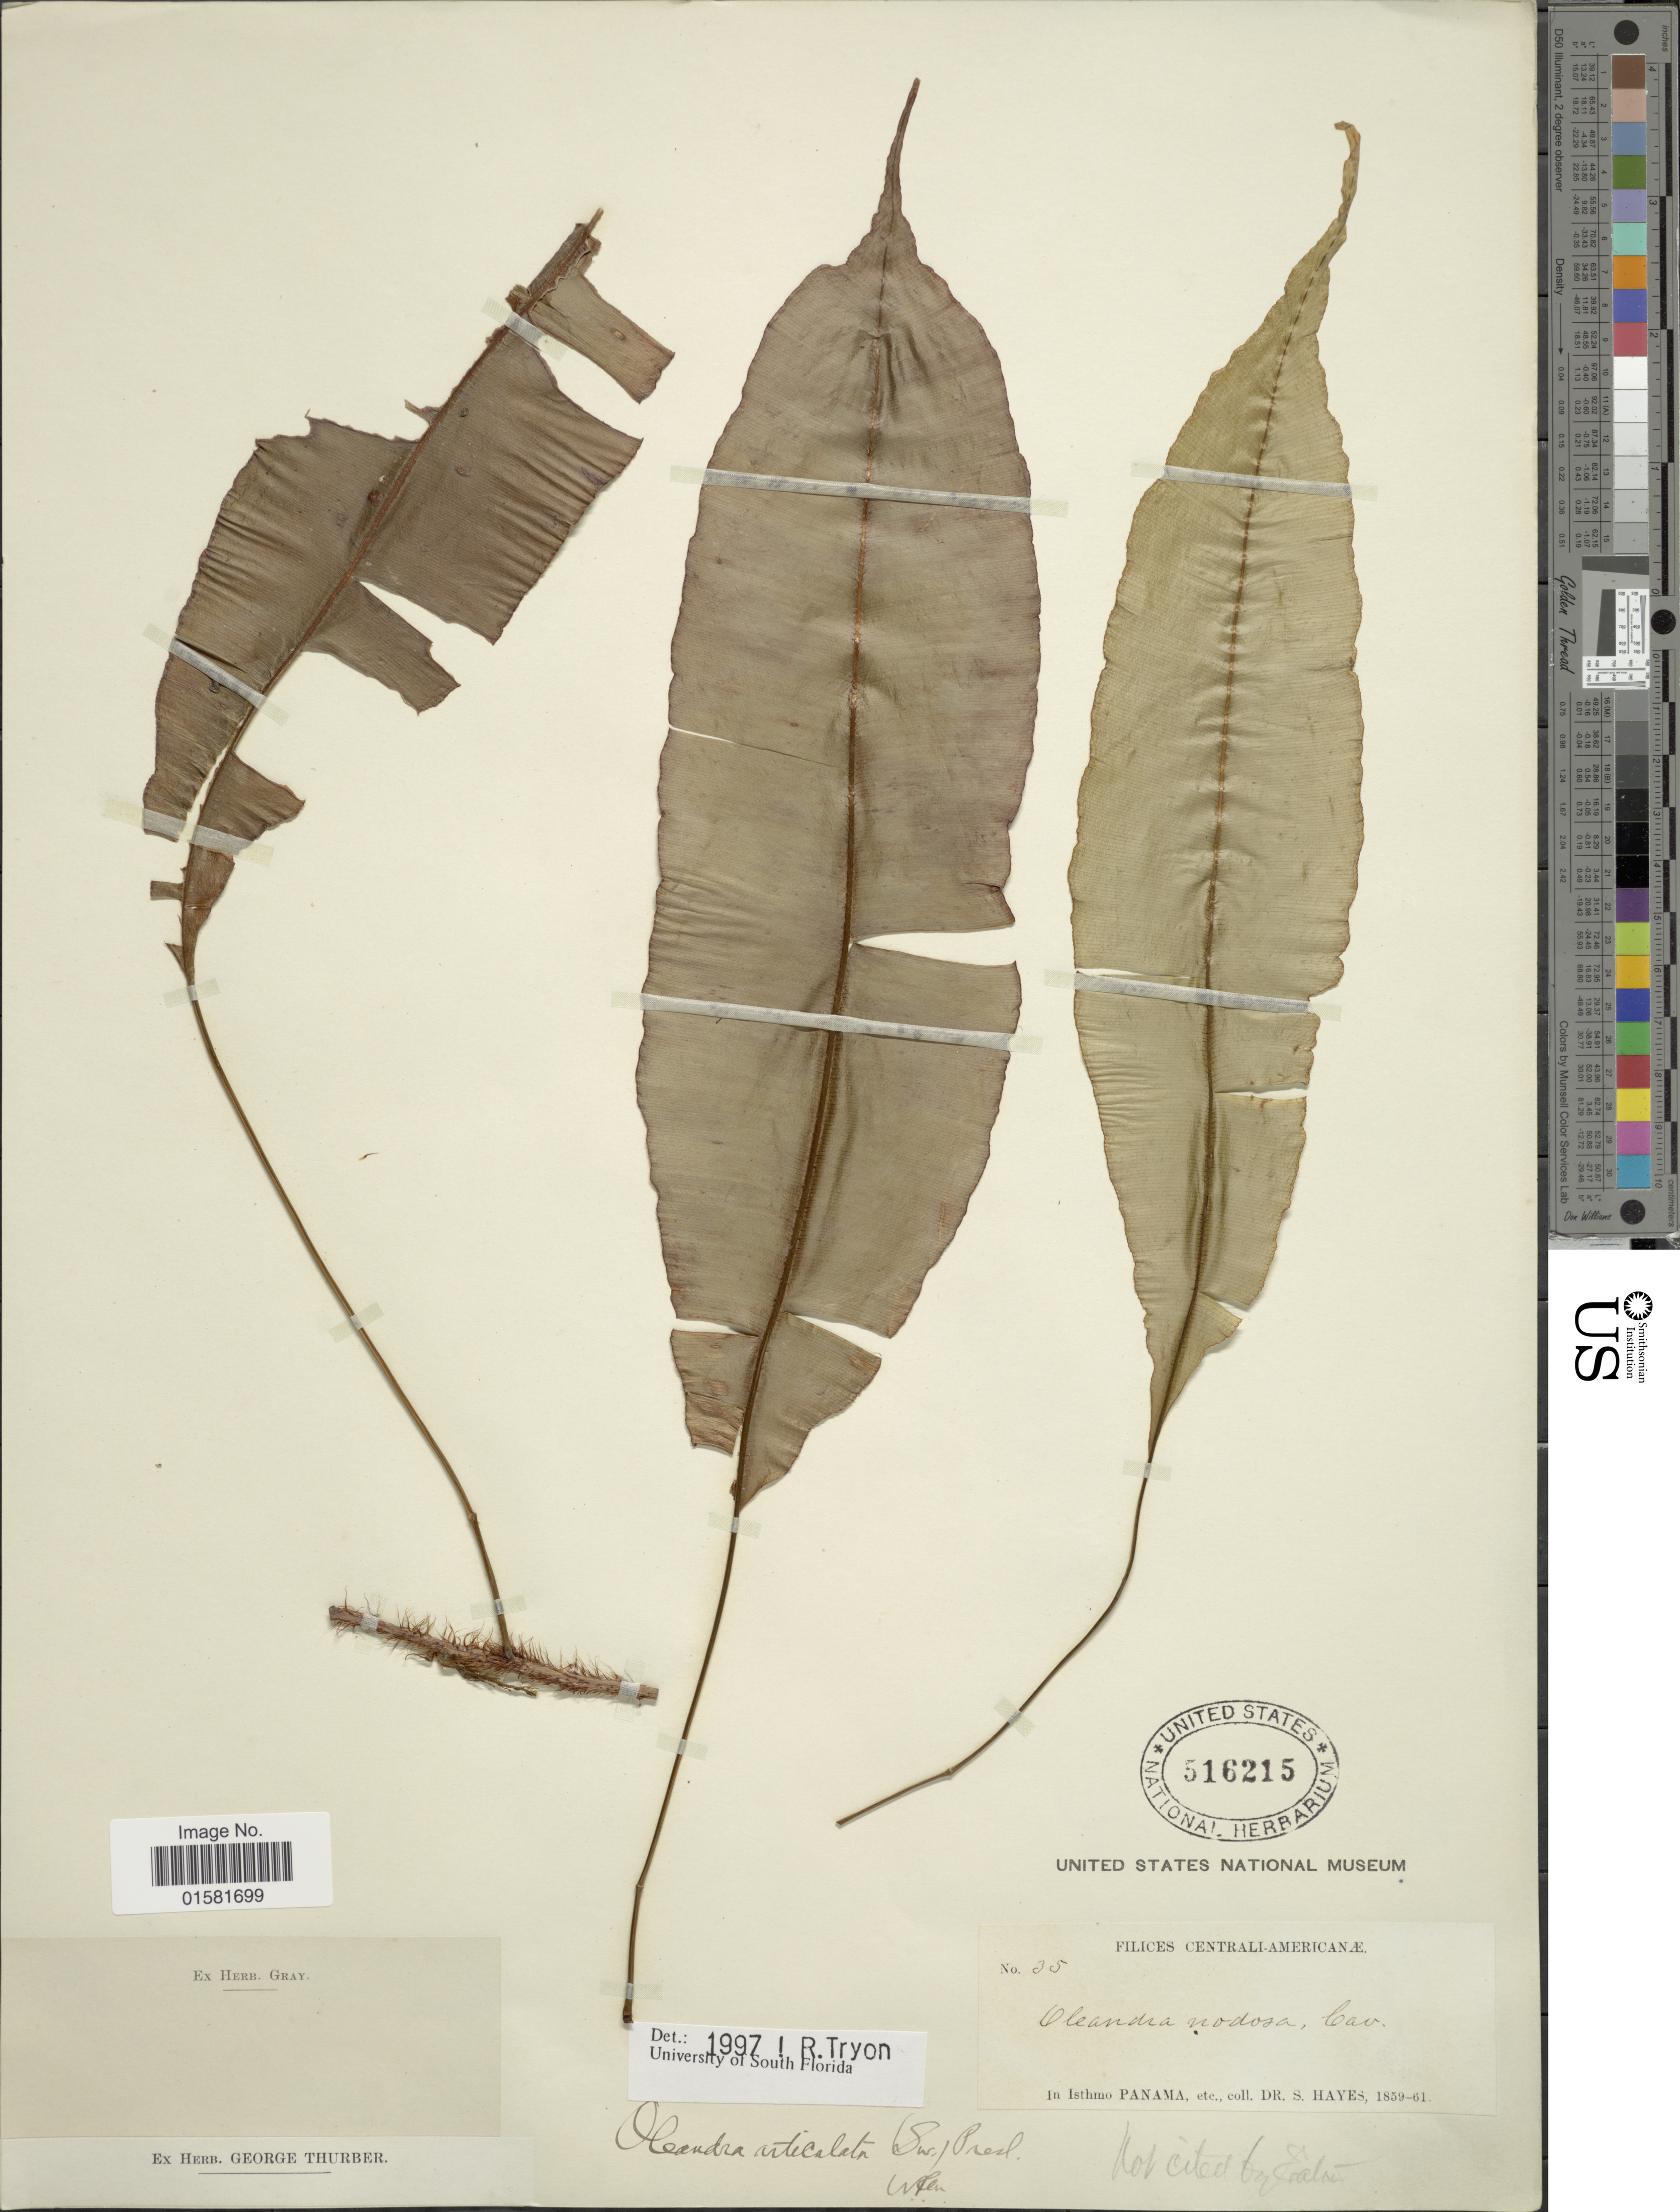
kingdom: Plantae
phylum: Tracheophyta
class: Polypodiopsida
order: Polypodiales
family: Oleandraceae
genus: Oleandra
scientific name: Oleandra articulata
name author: (Sw.) C. Presl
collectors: S. Hayes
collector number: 35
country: Panama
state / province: Panamá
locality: Centrali-Americanæ, in Isthmo Panama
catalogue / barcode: US 516215